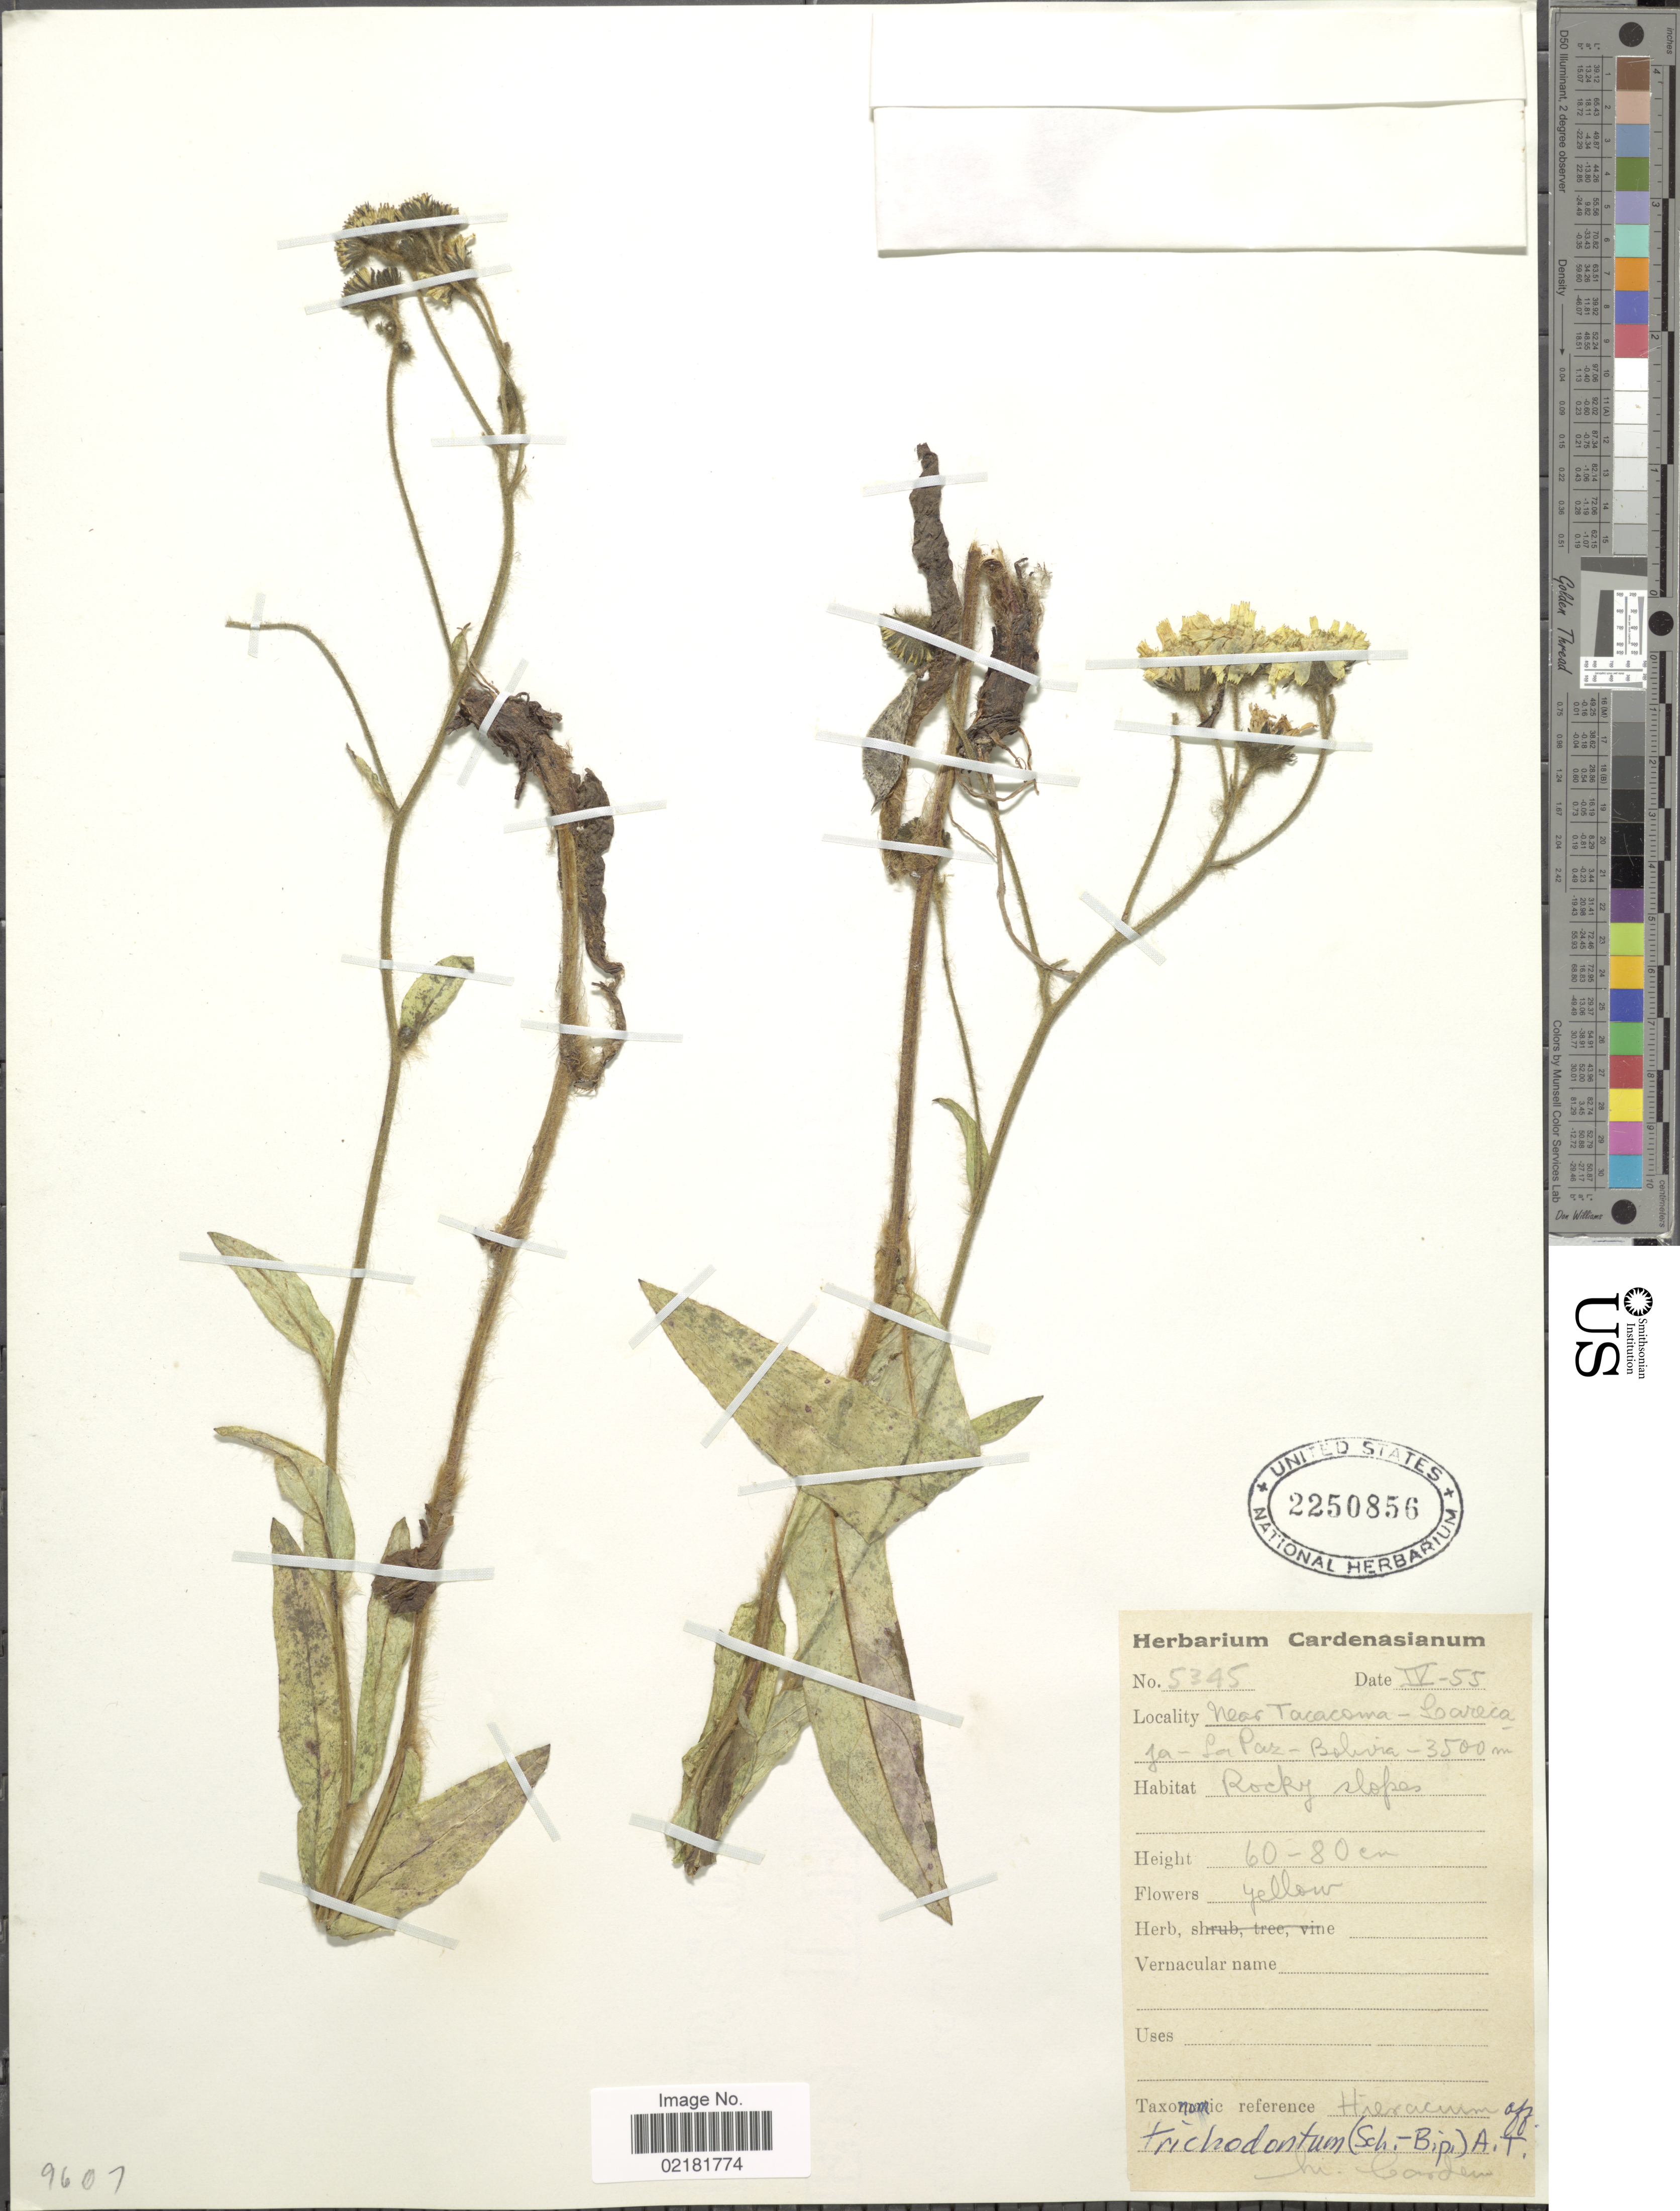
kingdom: Plantae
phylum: Tracheophyta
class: Magnoliopsida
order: Asterales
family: Asteraceae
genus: Hieracium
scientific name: Hieracium trichodontum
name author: (Sch. Bip.) Arvet-Touvet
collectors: M. Cárdenas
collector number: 5345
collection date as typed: Transcribed d/m/y: /4/55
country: Bolivia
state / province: La Paz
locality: Near Tacacoma-Larecaja. Rocky slopes.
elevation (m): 3500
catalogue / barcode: US 2250856